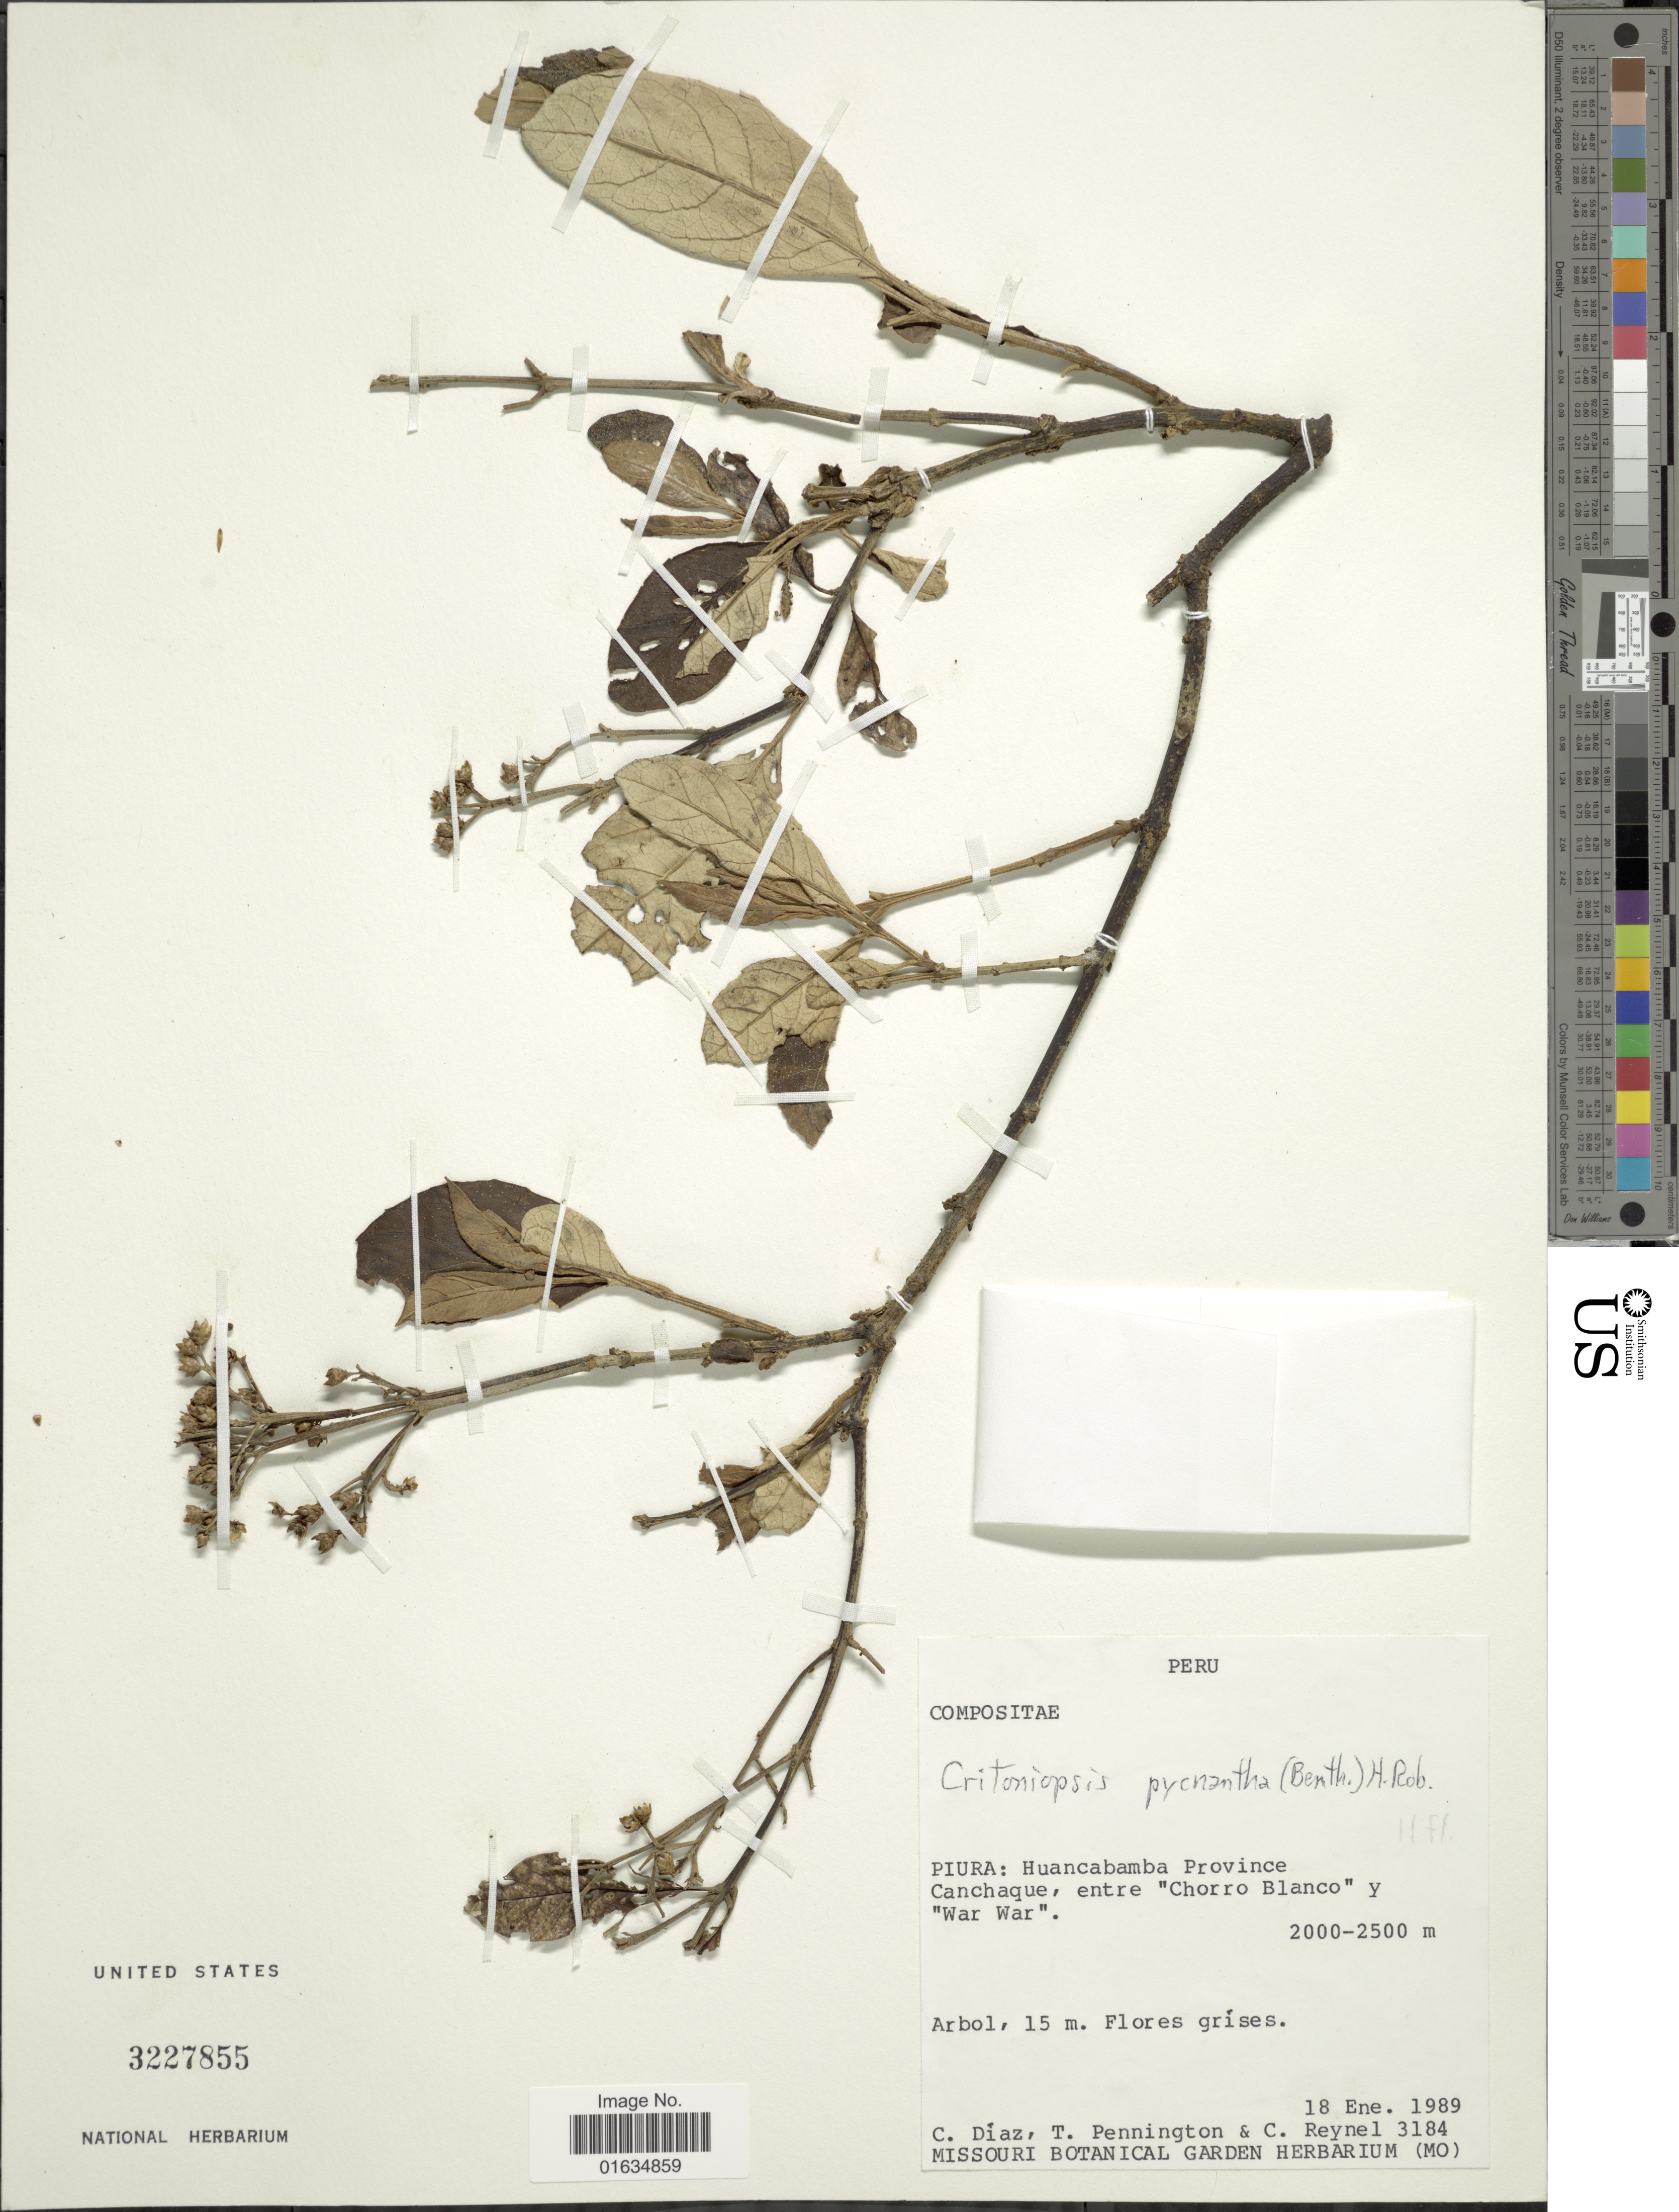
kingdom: Plantae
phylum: Tracheophyta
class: Magnoliopsida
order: Asterales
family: Asteraceae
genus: Critoniopsis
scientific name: Critoniopsis sodiroi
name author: (Hieron. ex Sodiro) H. Rob.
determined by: Ávila C., Fabio Andrés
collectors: C. Díaz, T. Pennington & C. Reynel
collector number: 3184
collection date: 1989-01-18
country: Peru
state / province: Piura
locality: Huancabamba Province, Canchaque, entre Chorro Blanco y War War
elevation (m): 2000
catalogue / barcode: US 3227855